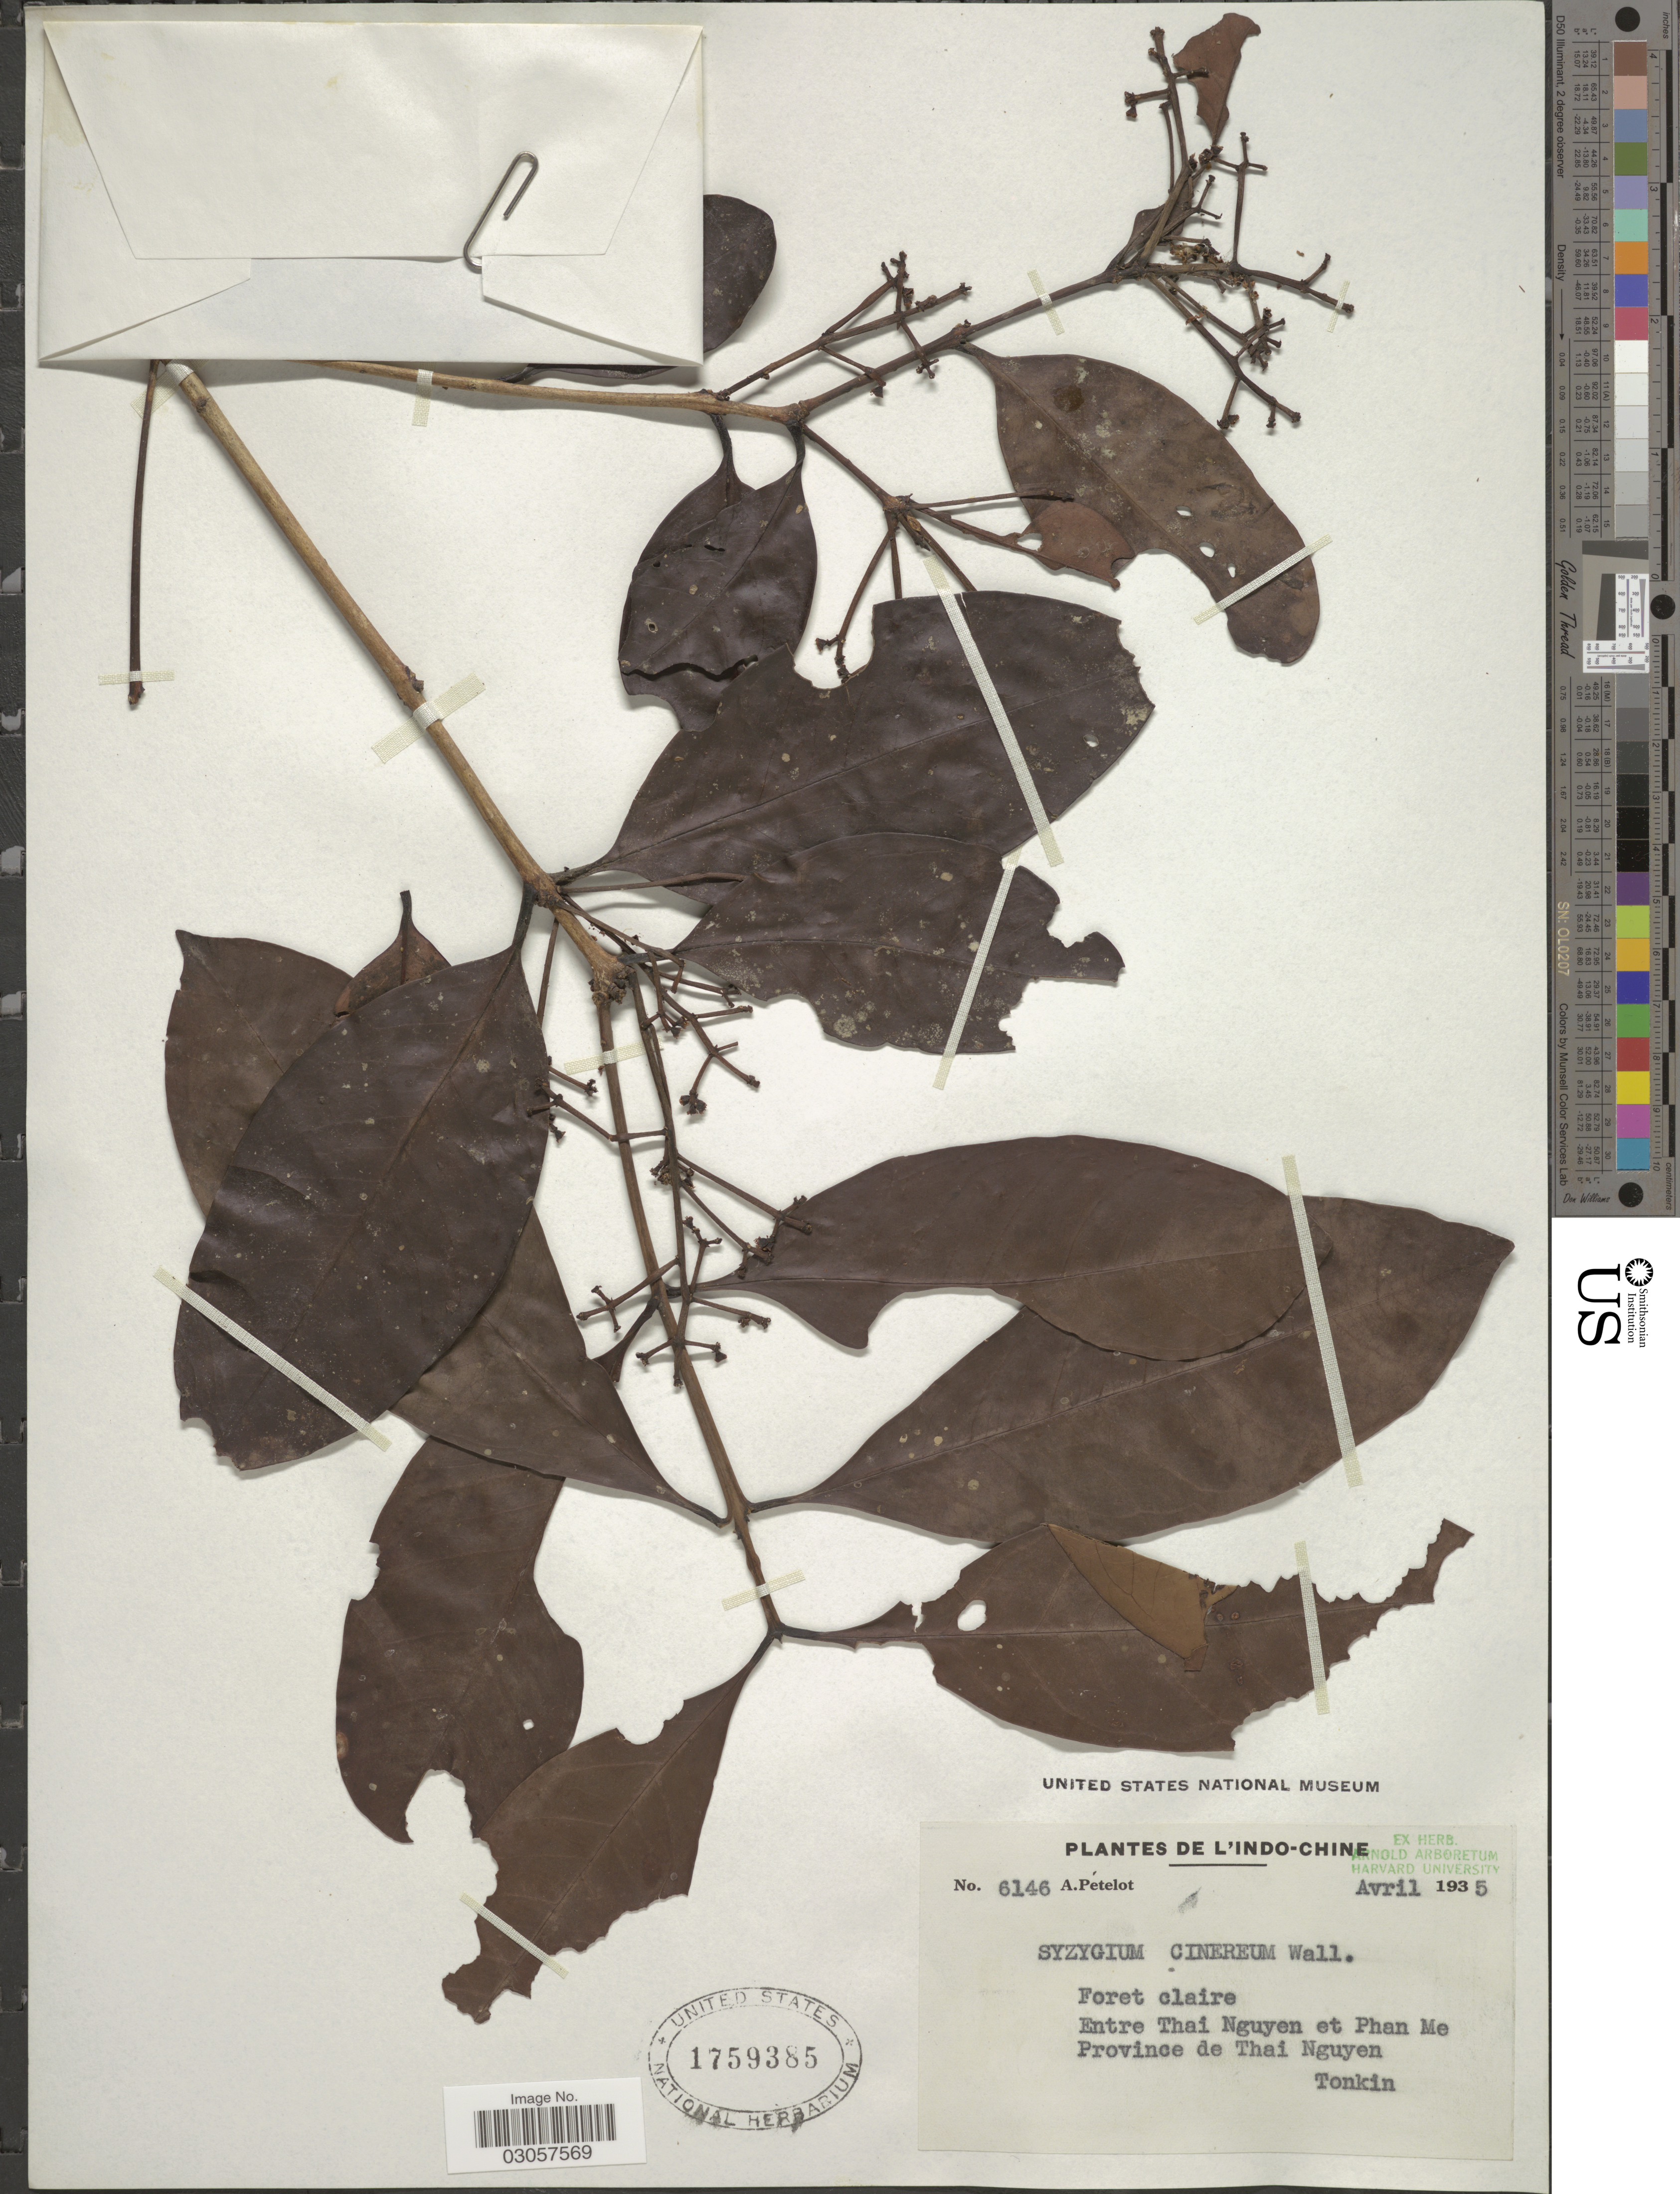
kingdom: Plantae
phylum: Tracheophyta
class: Magnoliopsida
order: Myrtales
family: Myrtaceae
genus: Syzygium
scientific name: Syzygium cinereum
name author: Wall.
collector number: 6146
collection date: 1935-04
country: Vietnam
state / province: Thai Nguyen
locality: Indo-Chine. Entre Thai Nguyen et Phan Me.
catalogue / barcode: US 1759385